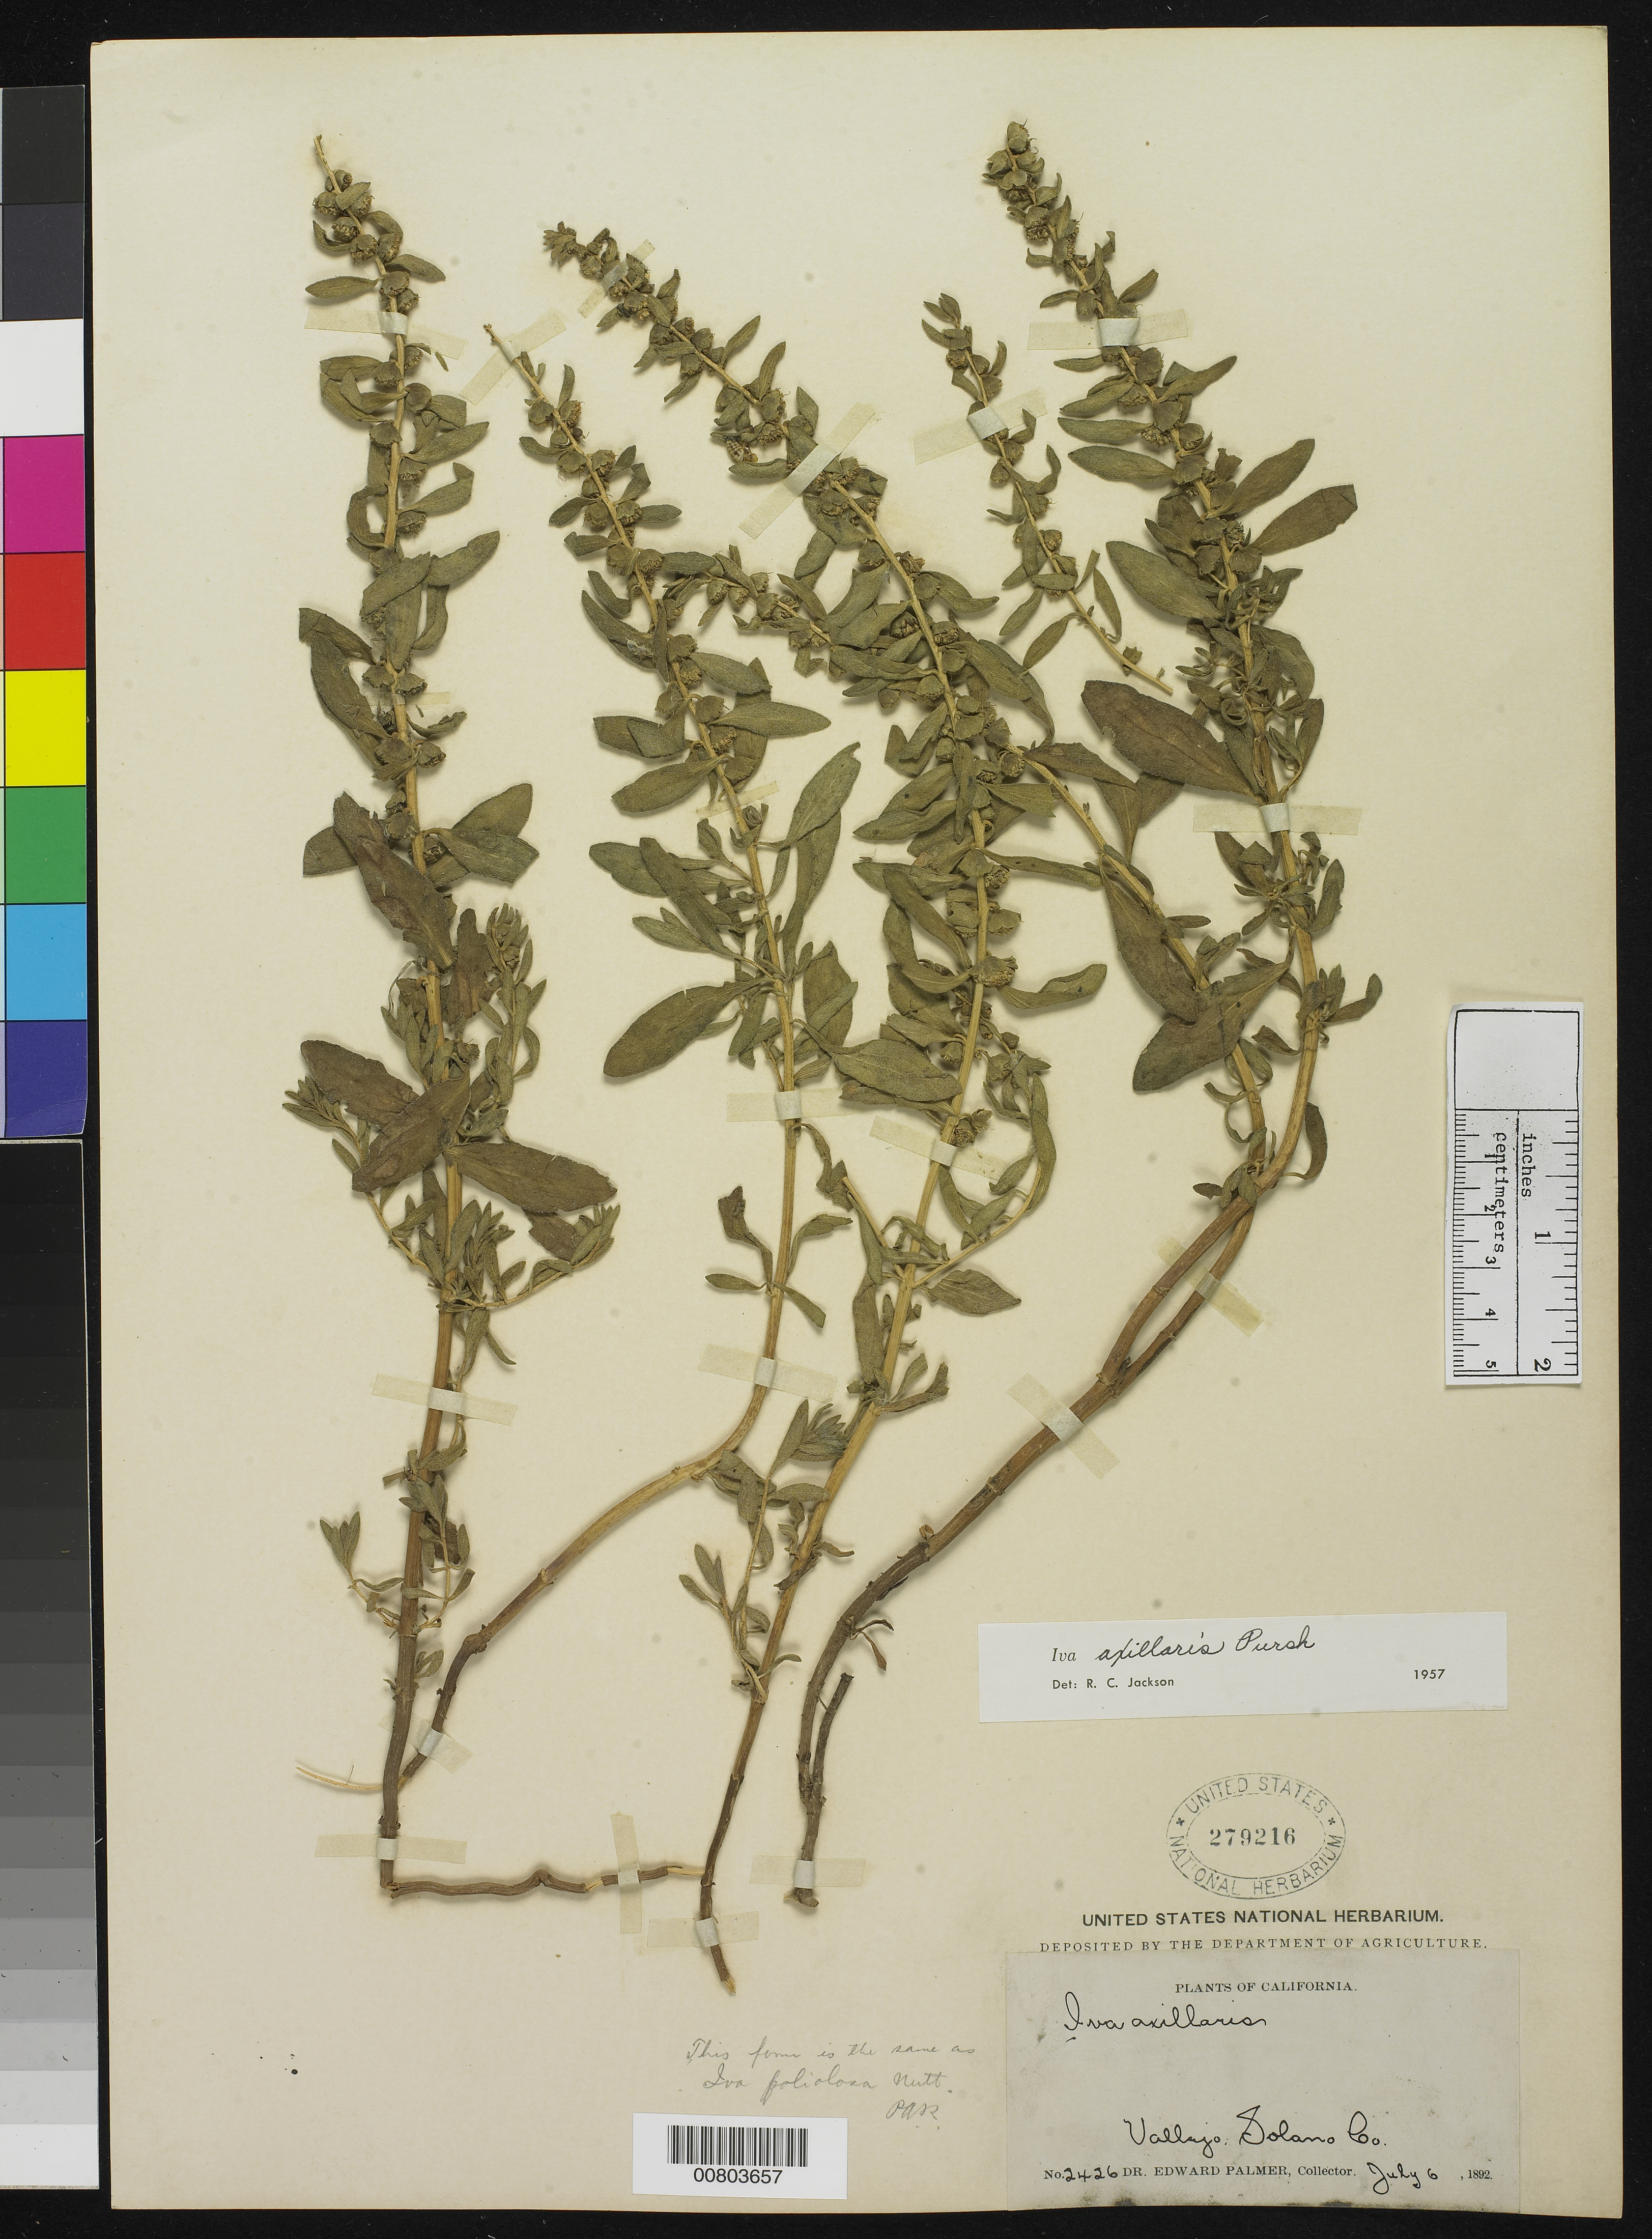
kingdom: Plantae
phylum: Tracheophyta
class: Magnoliopsida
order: Asterales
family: Asteraceae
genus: Iva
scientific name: Iva axillaris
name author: Pursh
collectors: E. Palmer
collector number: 2426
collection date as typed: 06 Jul 1892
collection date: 1892-07-06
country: United States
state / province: California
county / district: Solano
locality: Vallejo, Solano County, California.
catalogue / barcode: US 279216